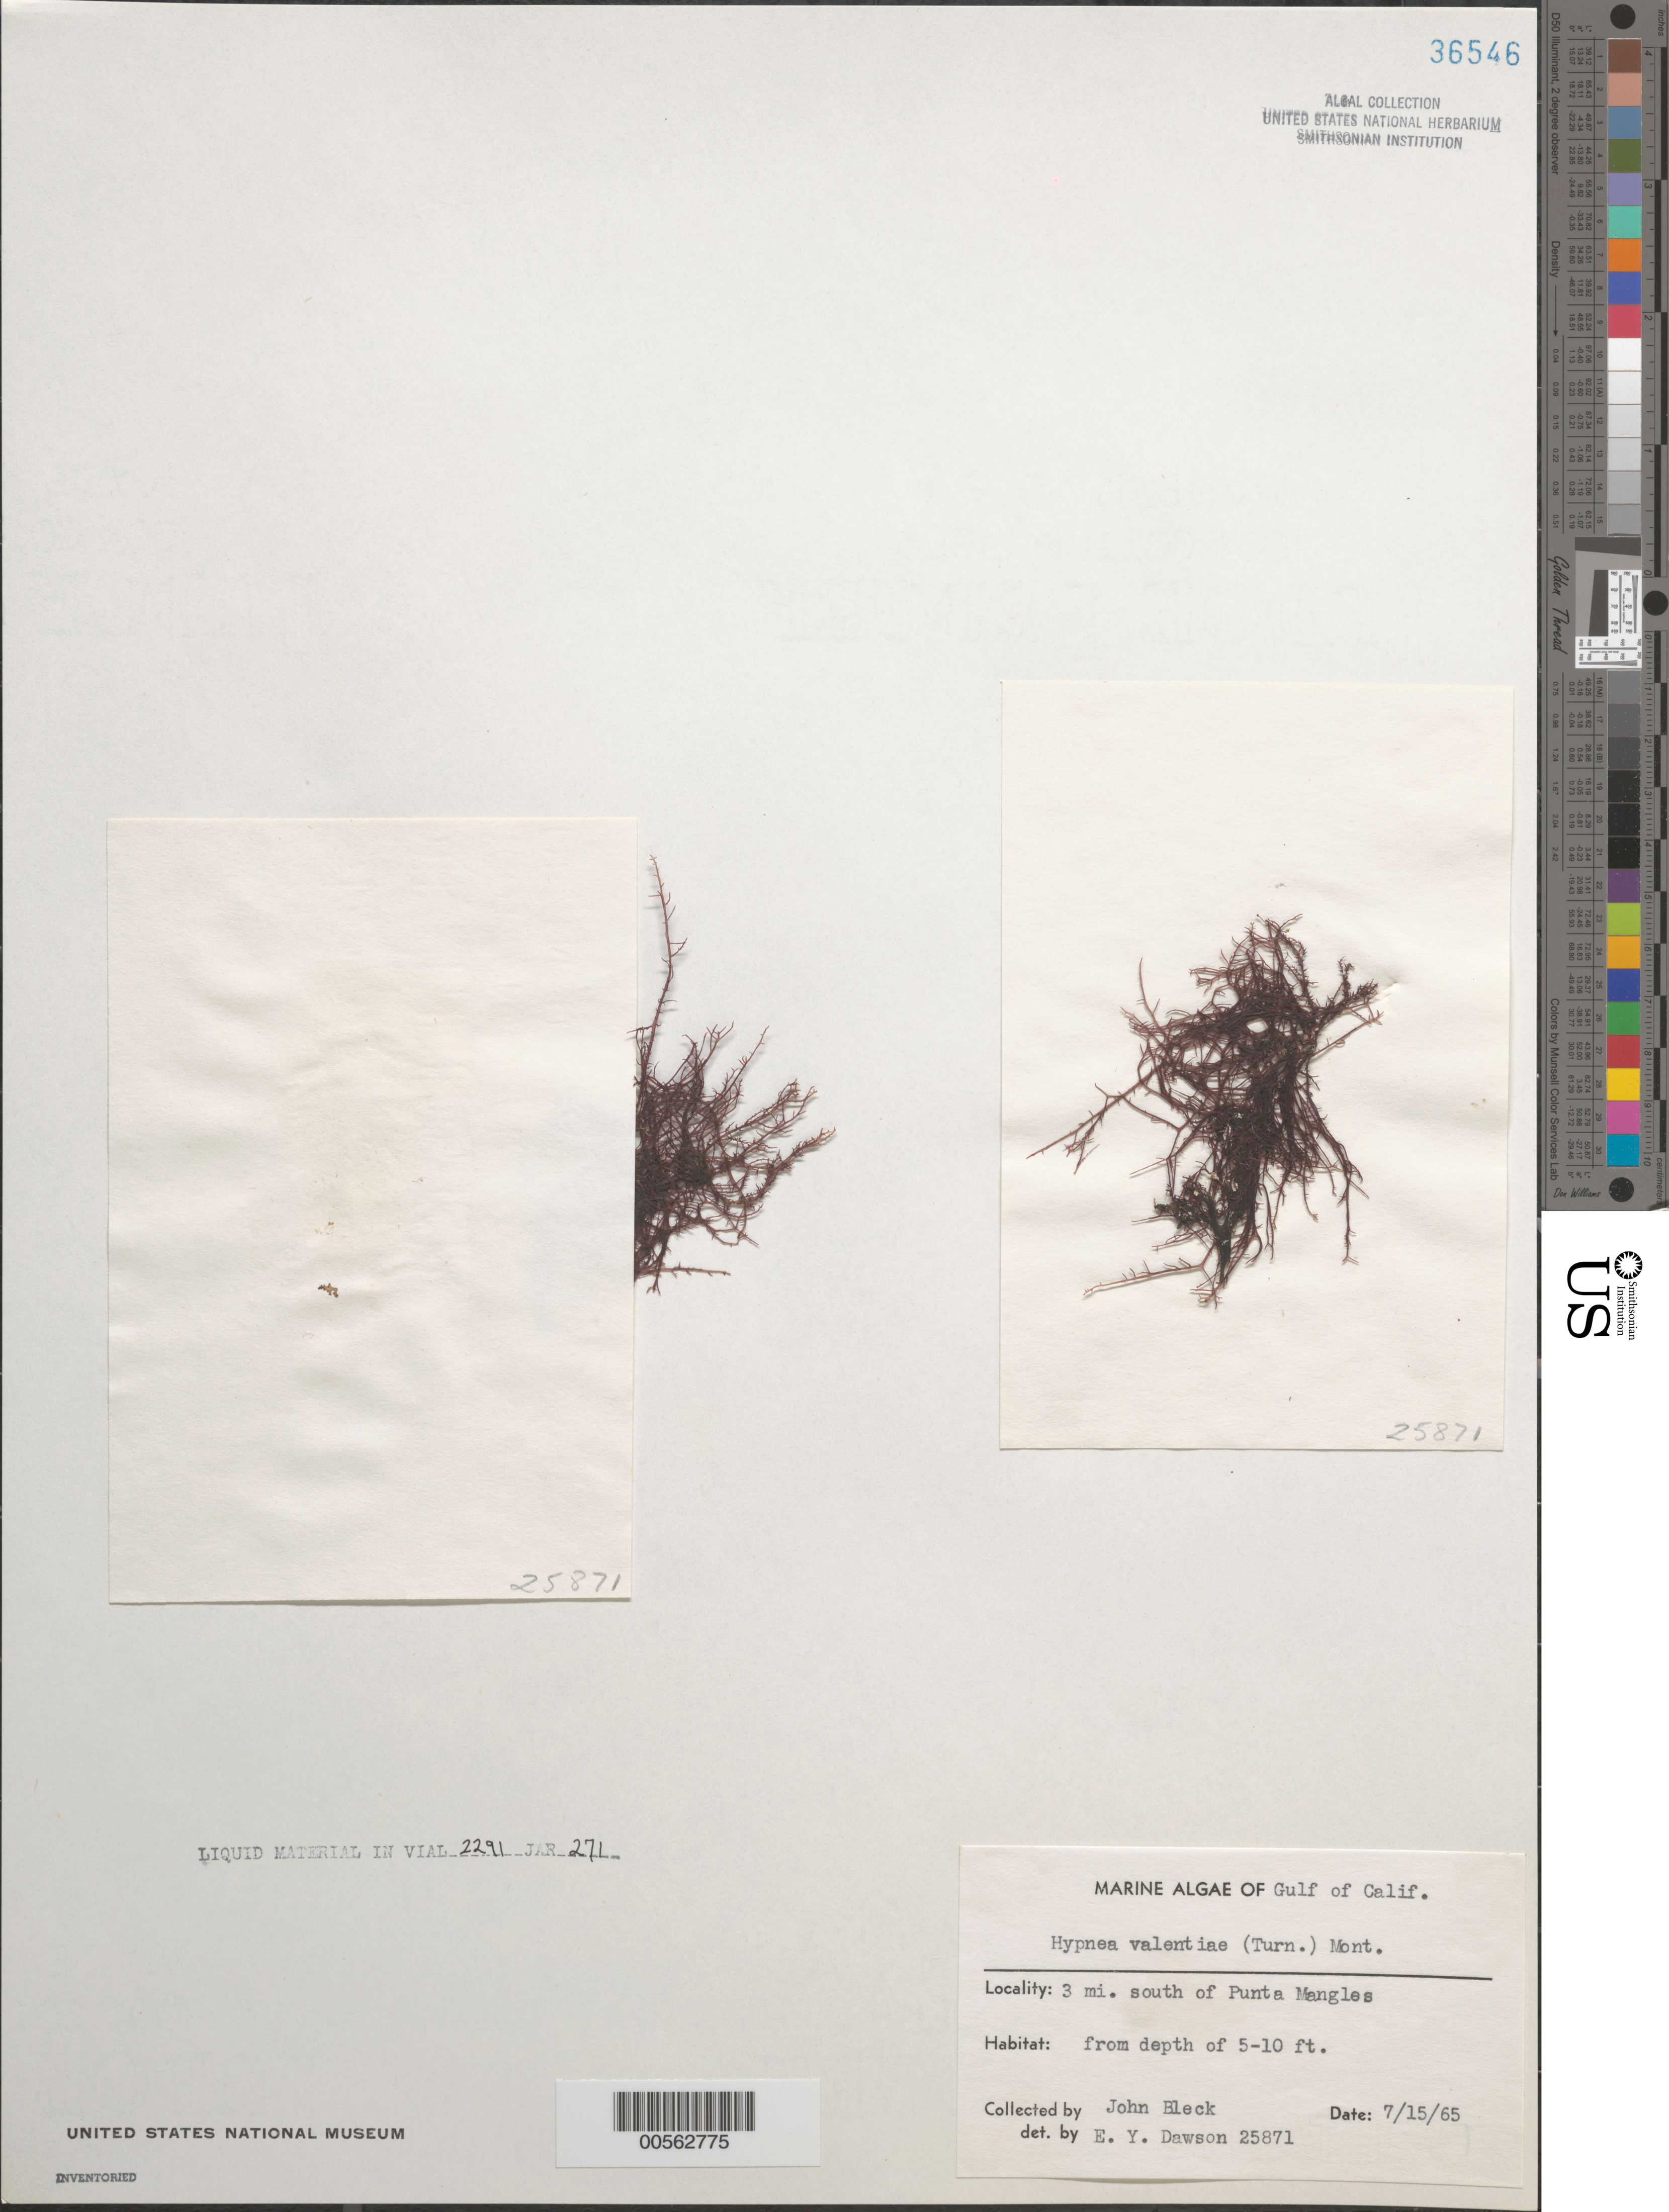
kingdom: Plantae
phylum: Rhodophyta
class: Florideophyceae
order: Gigartinales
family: Cystocloniaceae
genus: Hypnea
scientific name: Hypnea valentiae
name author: (Turner) Mont.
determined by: Dawson, E. Y.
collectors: J. Bleck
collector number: EYD 25871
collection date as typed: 15 Jul 1965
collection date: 1965-07-15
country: Mexico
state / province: Baja California Sur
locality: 3 miles south of Punta Mangleres (Punta Mangles)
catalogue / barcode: US 36546